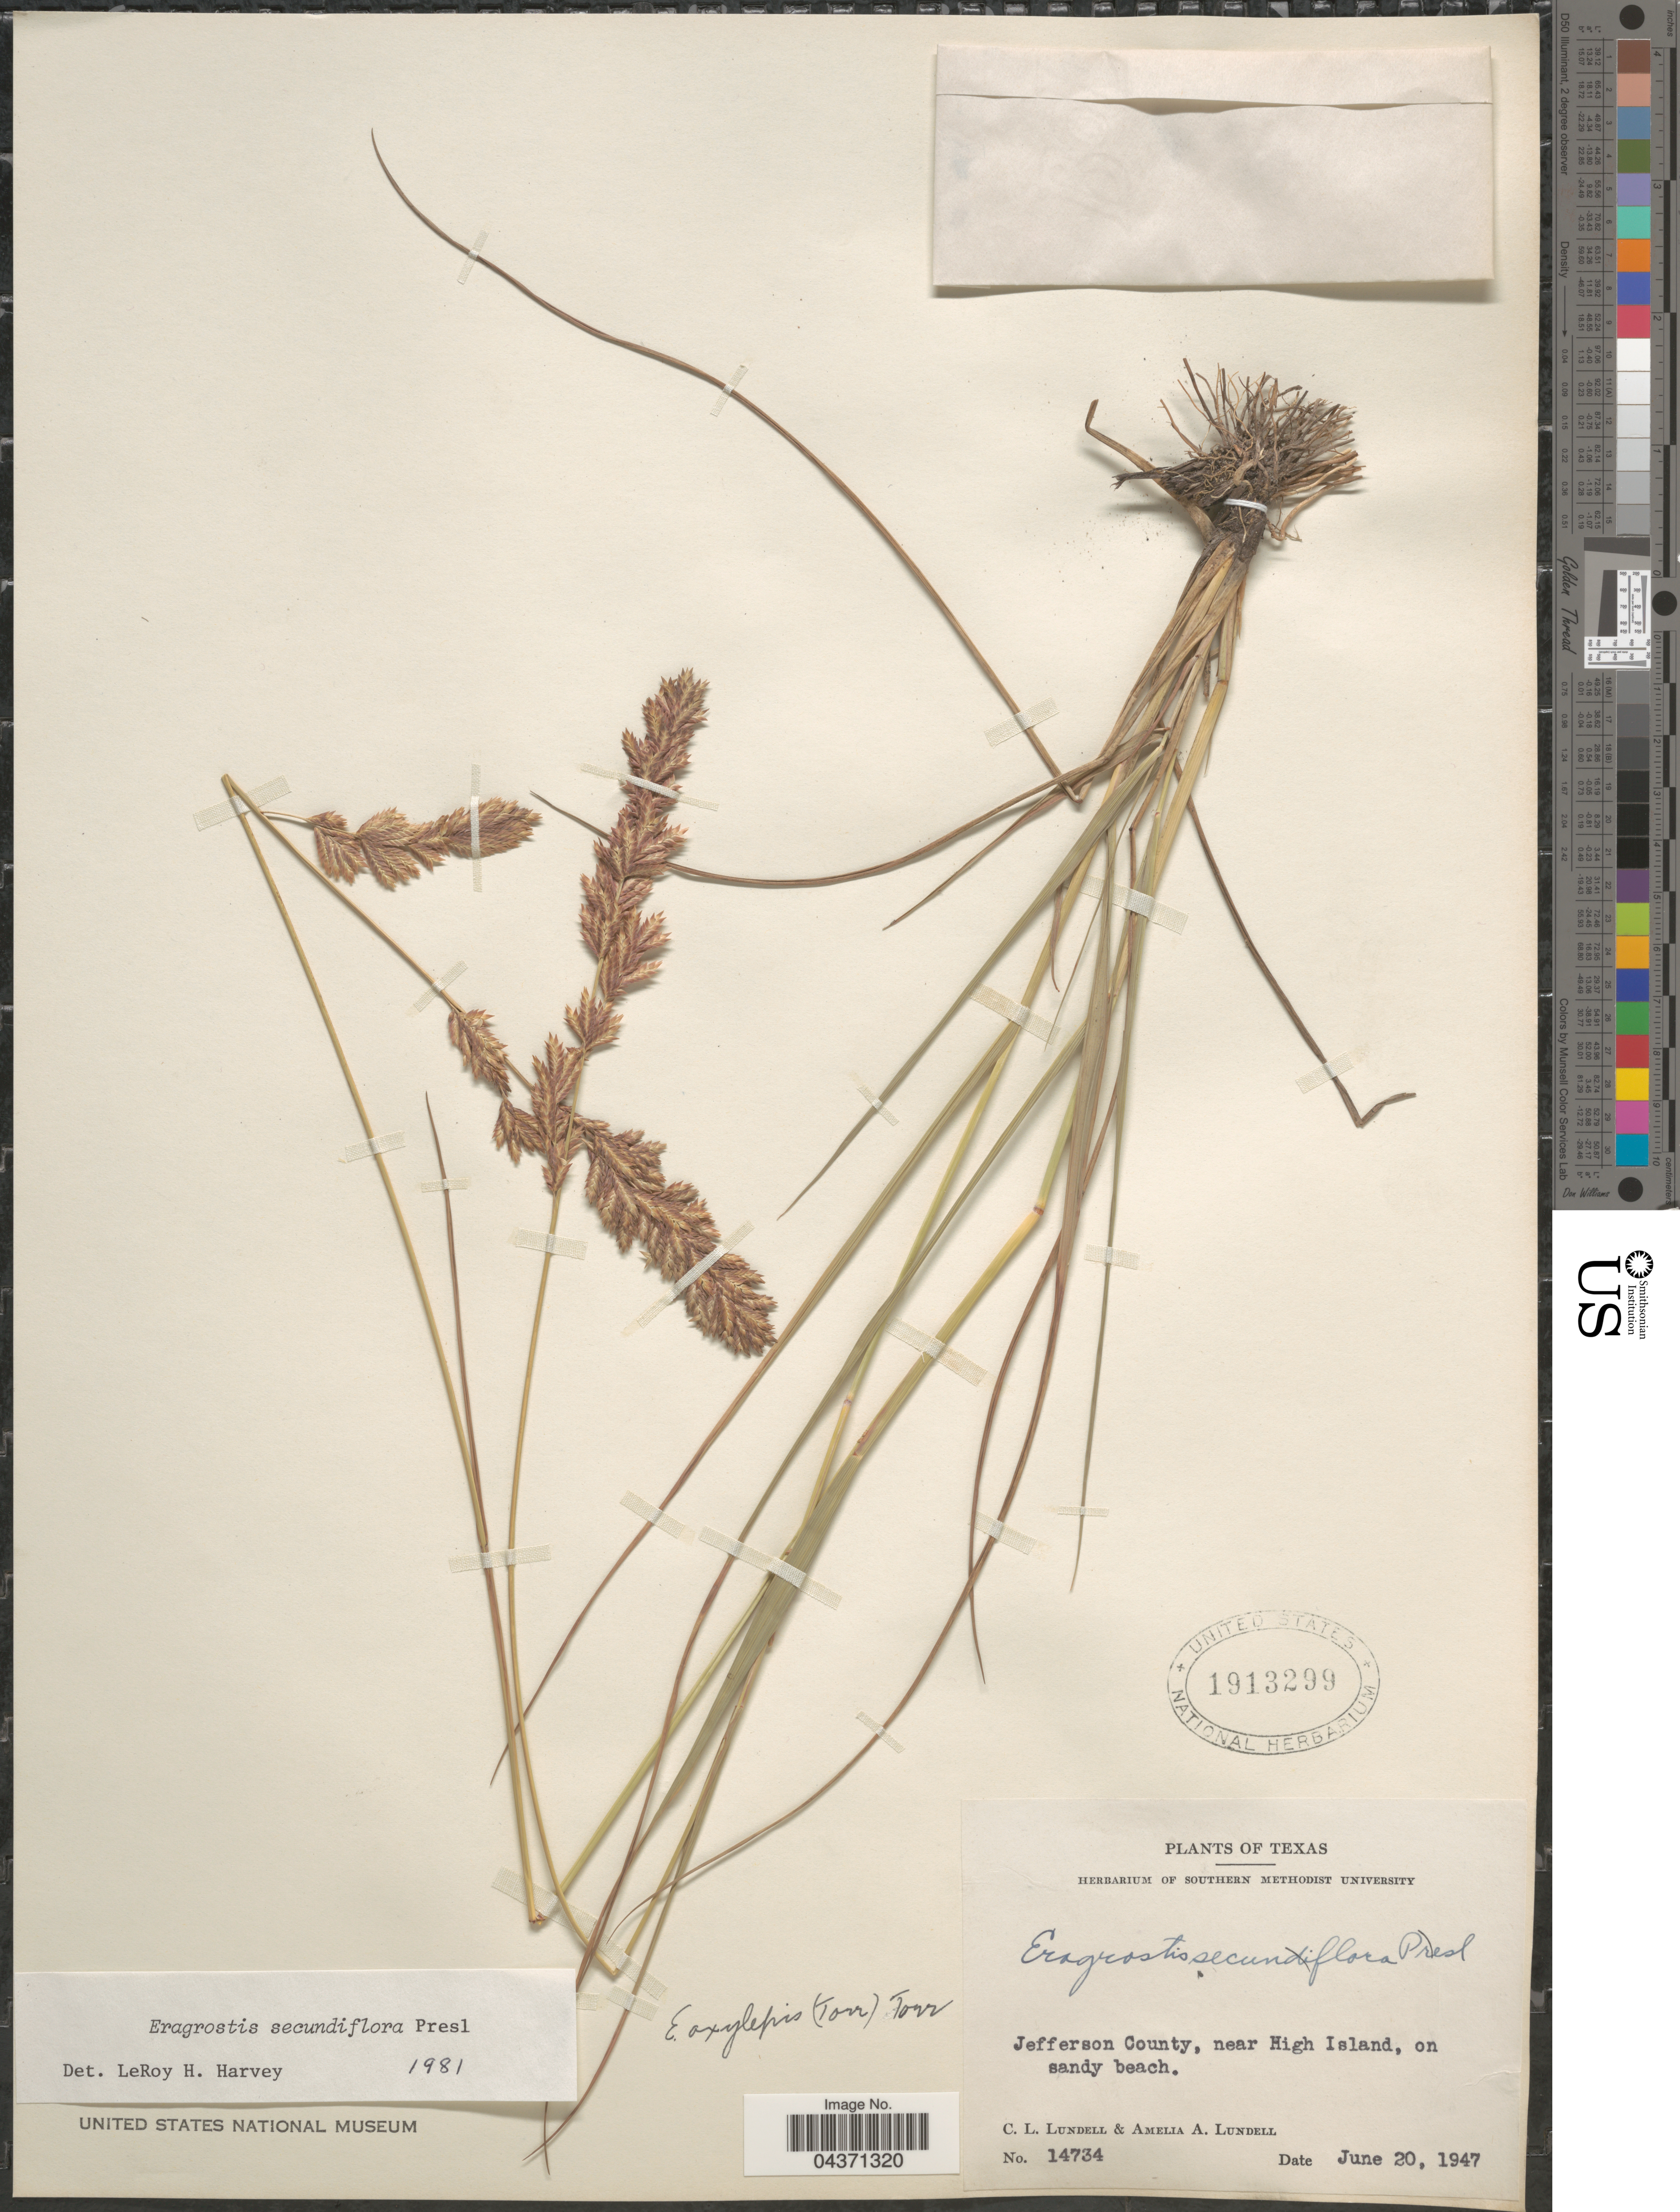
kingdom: Plantae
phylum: Tracheophyta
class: Liliopsida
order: Poales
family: Poaceae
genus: Eragrostis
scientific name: Eragrostis secundiflora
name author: J. Presl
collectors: C. L. Lundell & A. A. Lundell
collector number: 14734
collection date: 1947-06-20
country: United States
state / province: Texas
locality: Jefferson County, near High Island, on sandy beach.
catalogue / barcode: US 1913299